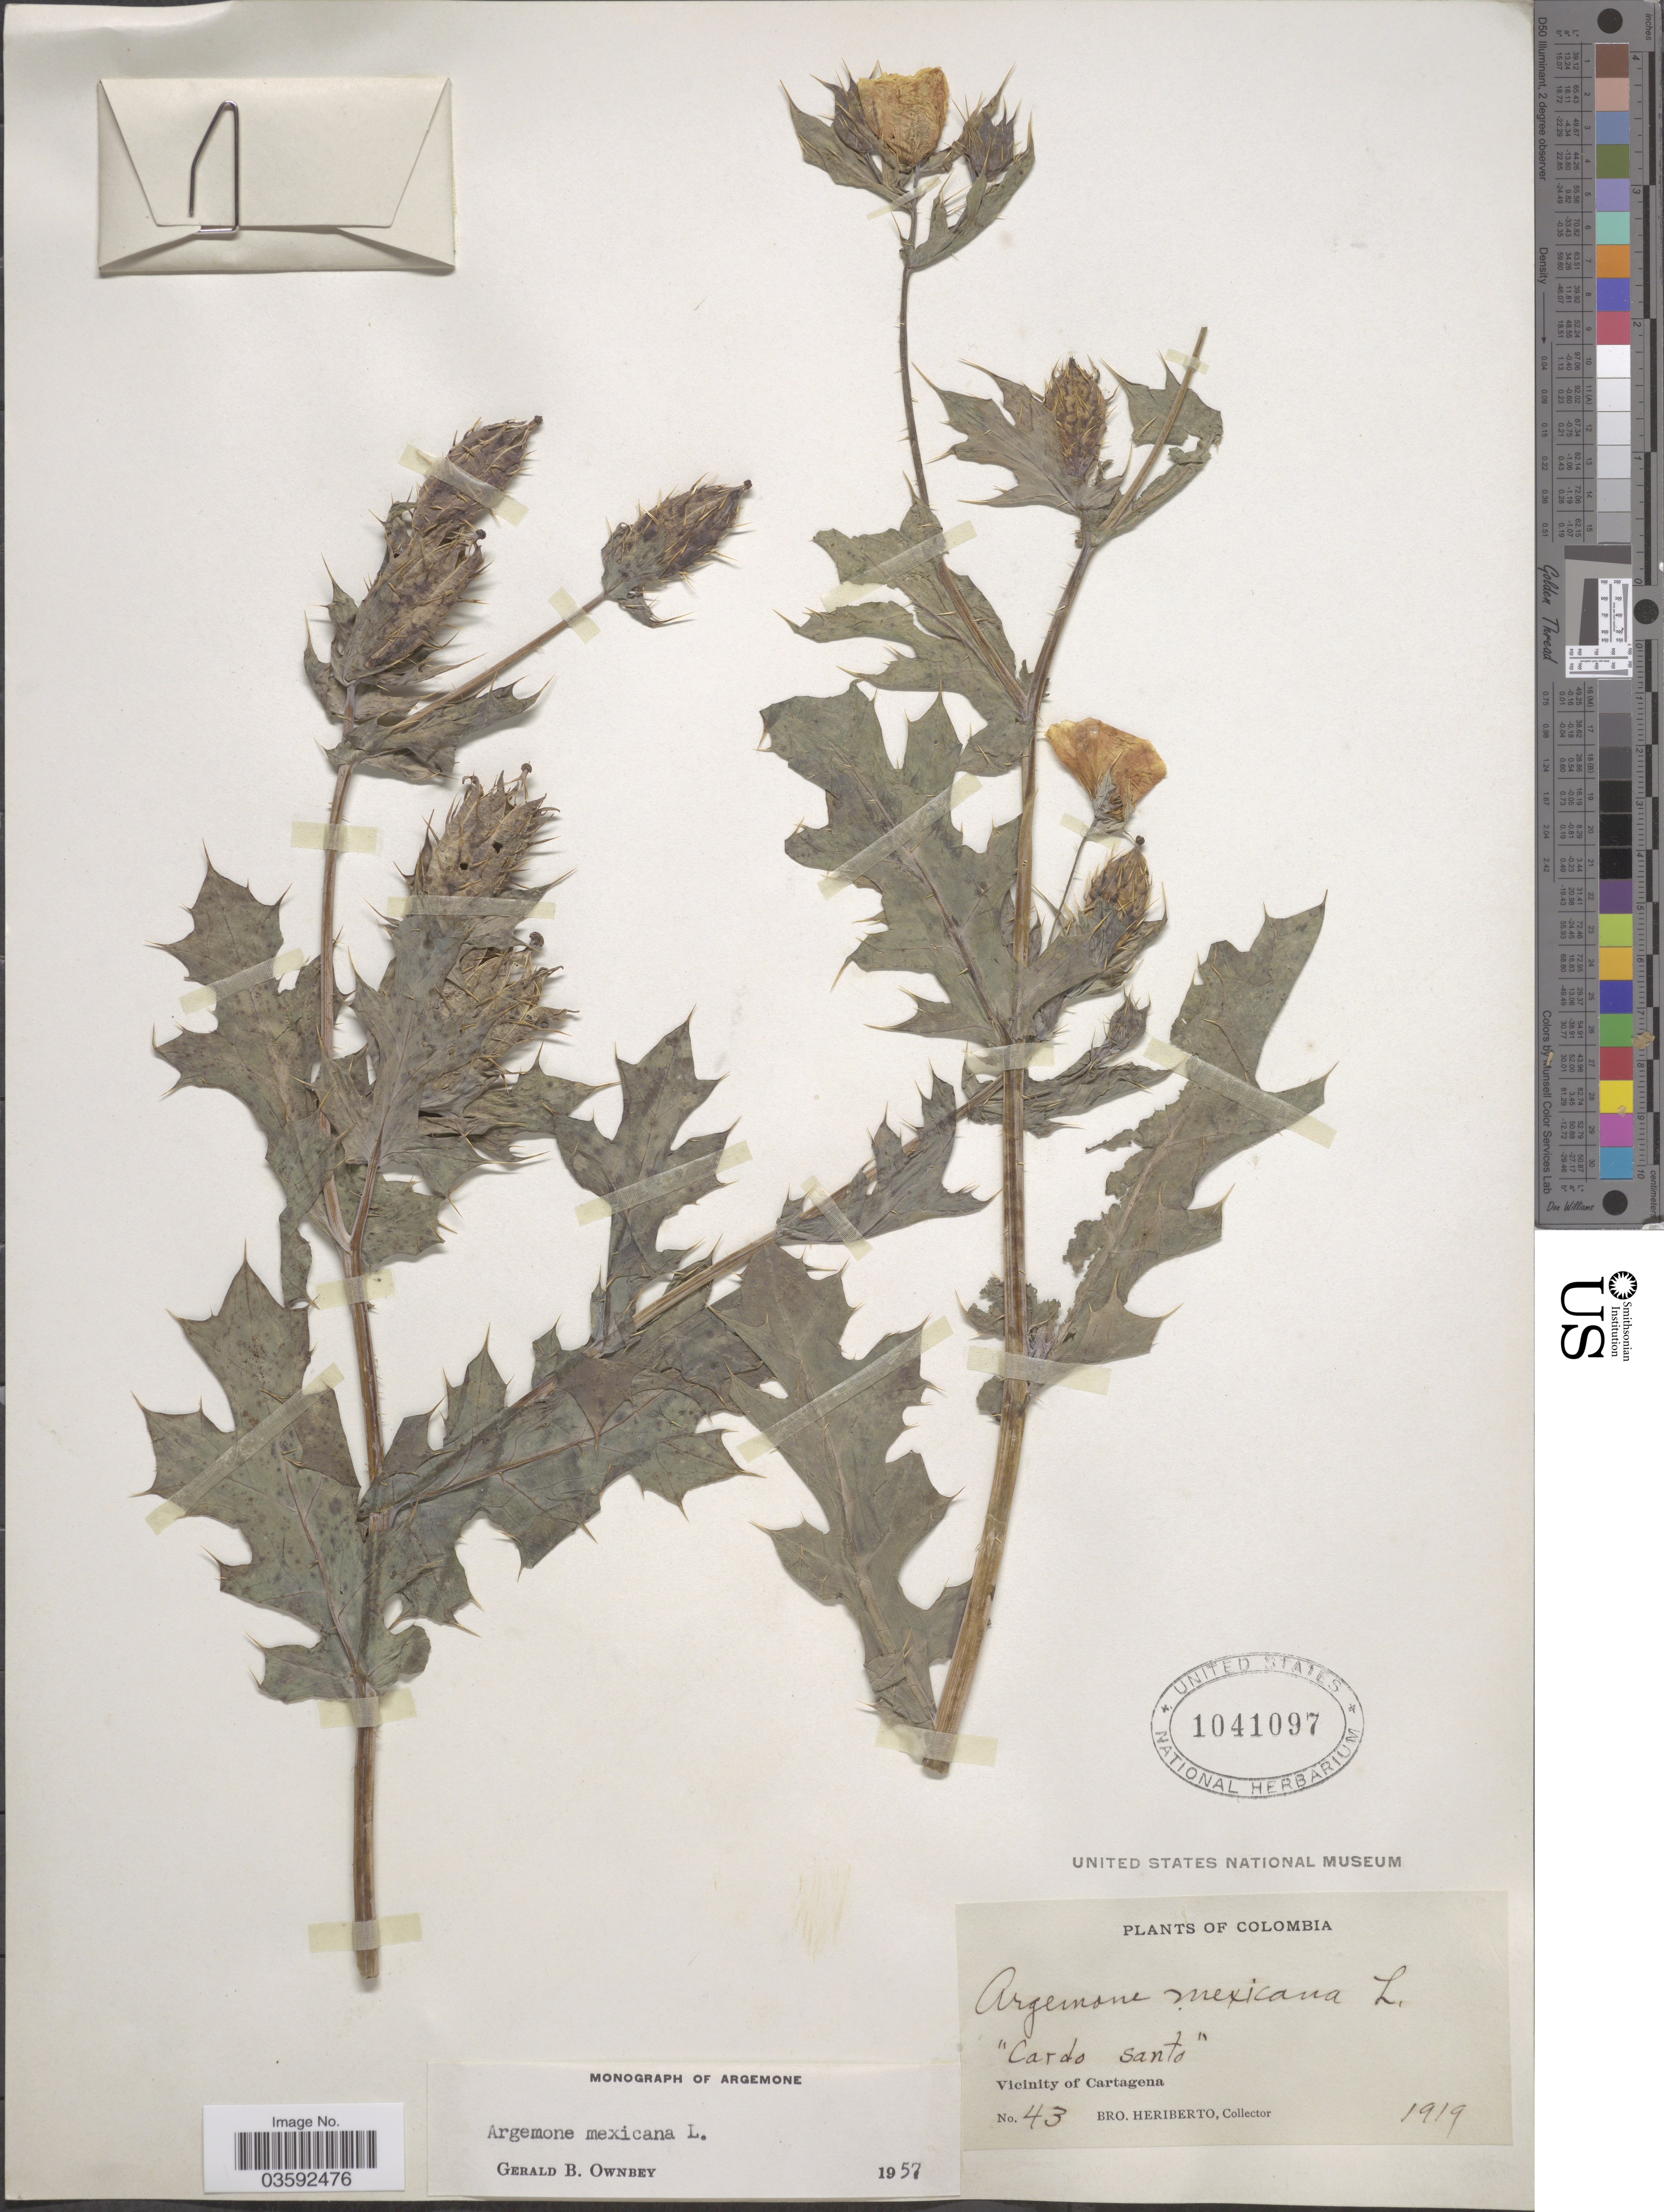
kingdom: Plantae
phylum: Tracheophyta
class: Magnoliopsida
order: Ranunculales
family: Papaveraceae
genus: Argemone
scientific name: Argemone mexicana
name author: L.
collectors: B. Heriberto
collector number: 43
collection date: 1919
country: Colombia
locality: Vicinity of Cartagena.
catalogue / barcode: US 1041097